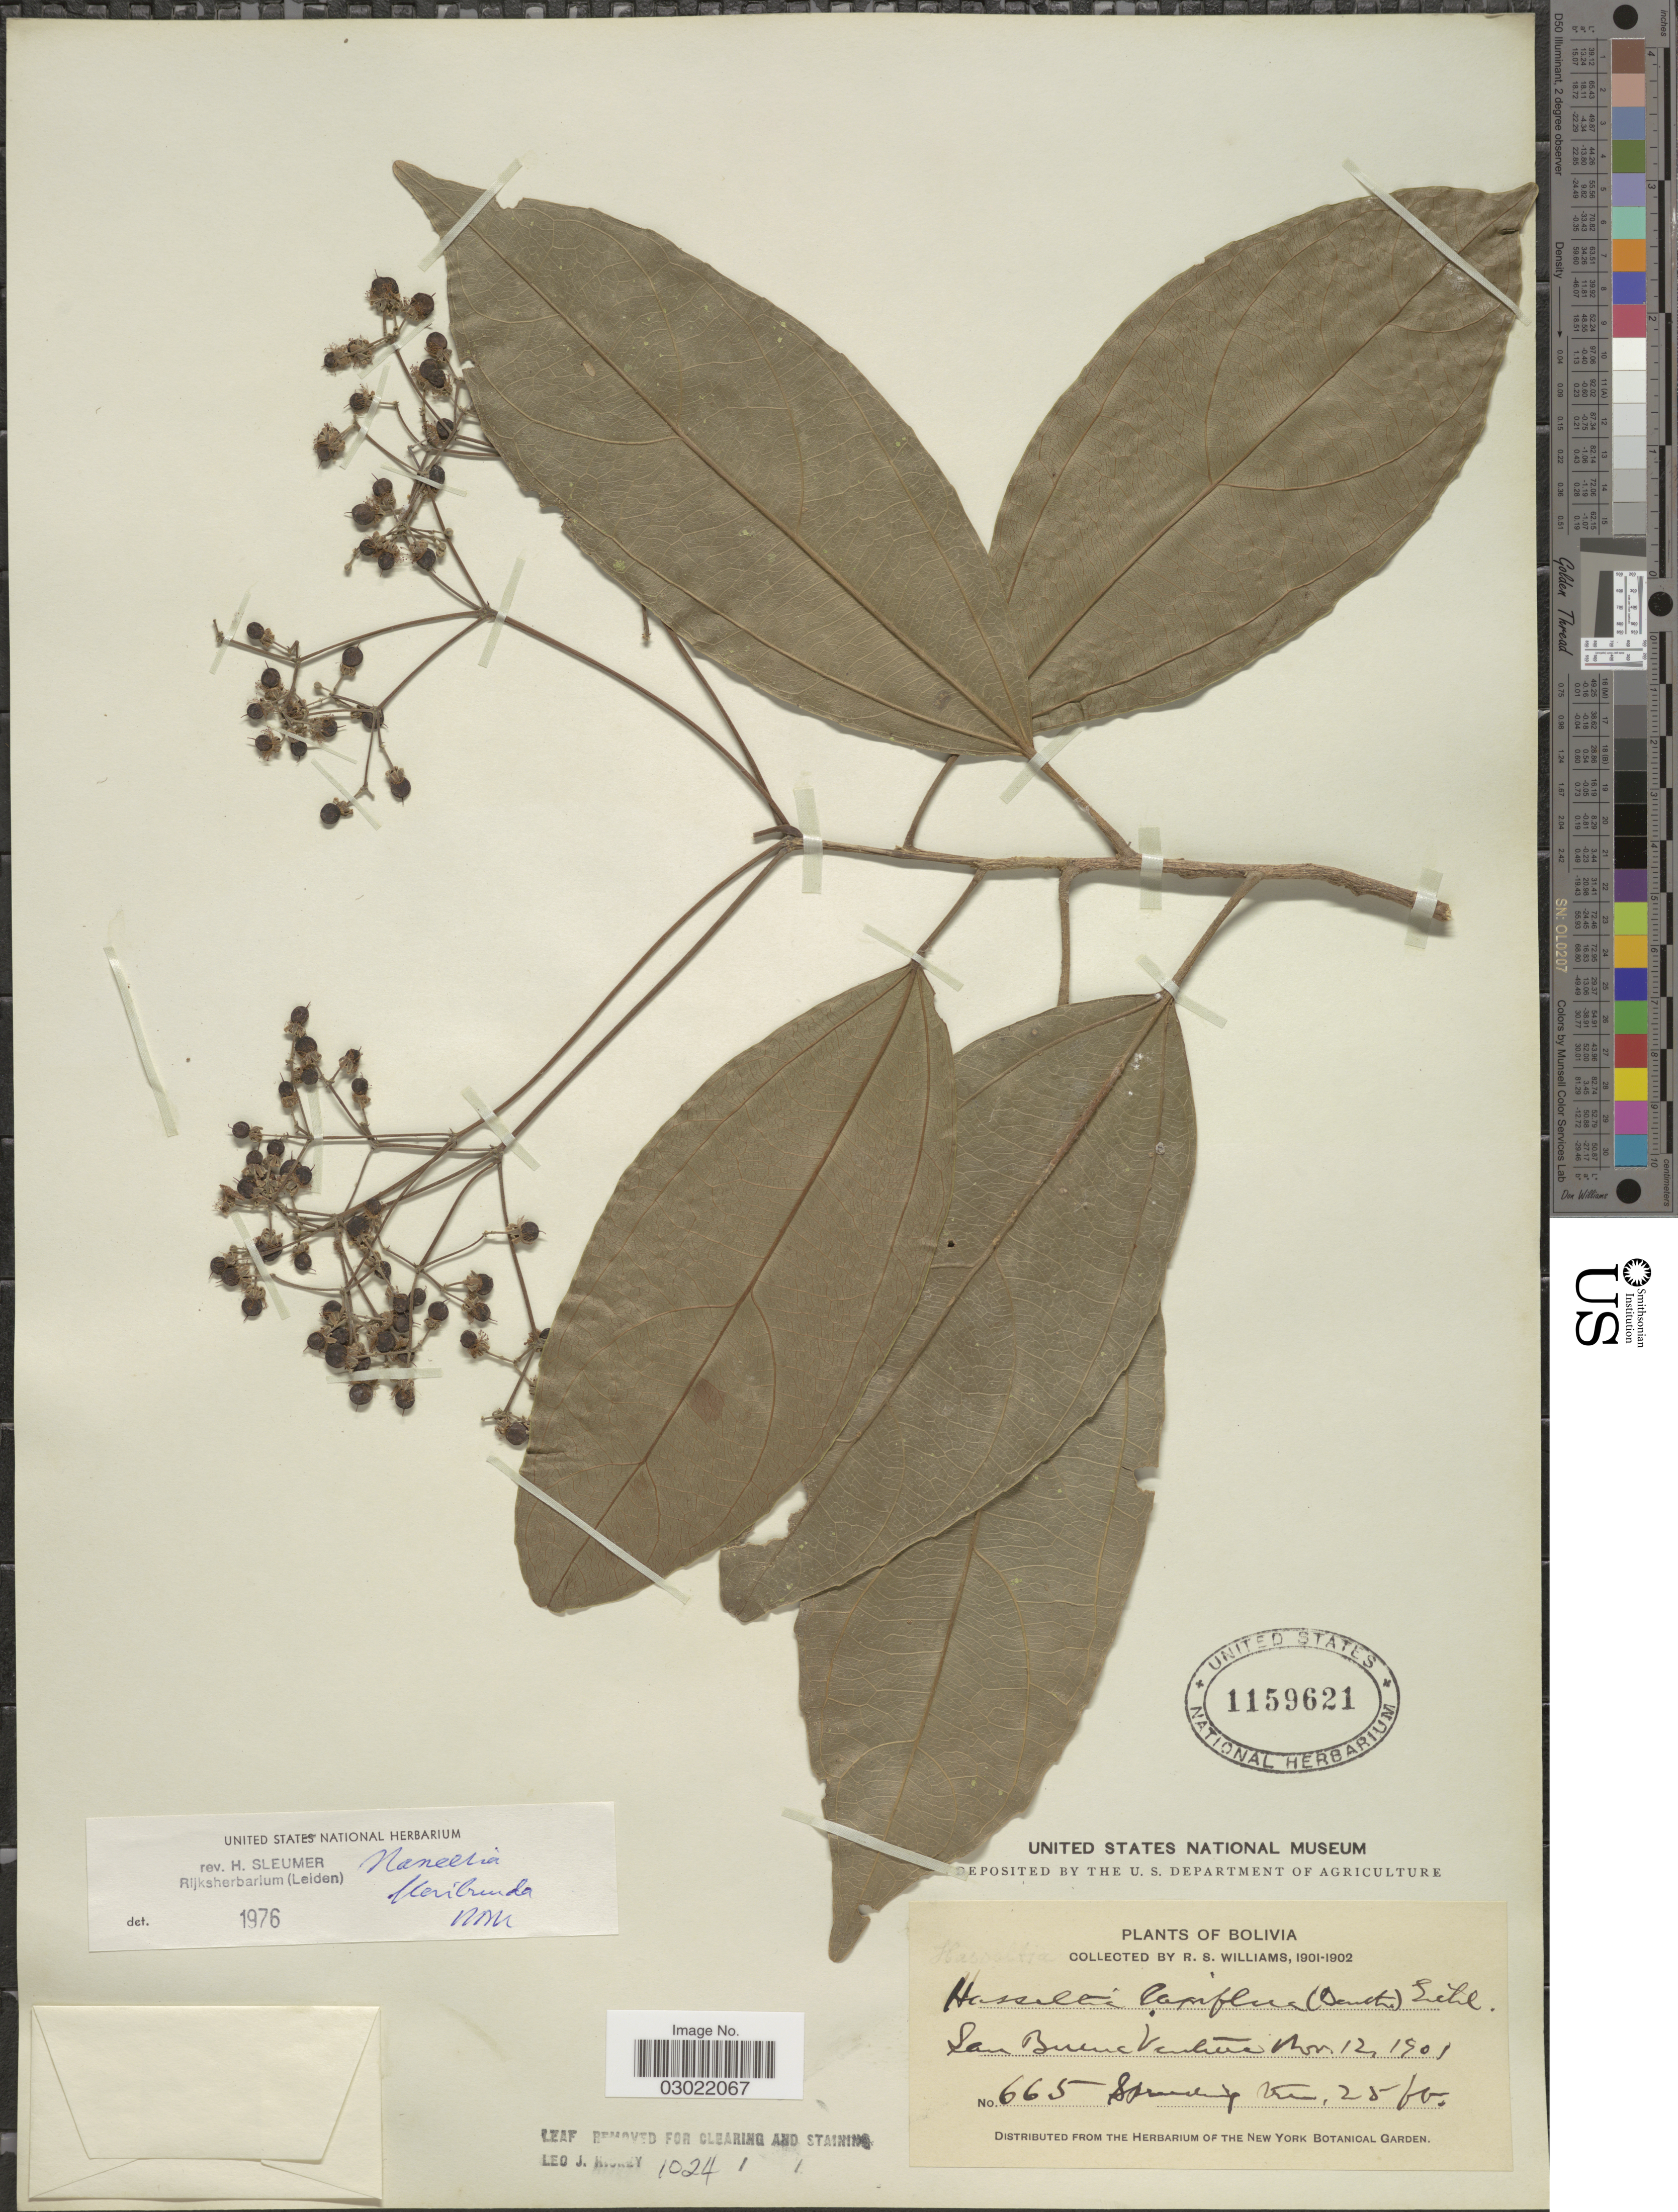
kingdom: Plantae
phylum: Tracheophyta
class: Magnoliopsida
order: Malpighiales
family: Salicaceae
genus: Hasseltia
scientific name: Hasseltia floribunda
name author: Kunth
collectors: R. S. Williams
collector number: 665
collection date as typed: Nov, 12, 1901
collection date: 1901-11-12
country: Bolivia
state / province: La Paz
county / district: Iturralde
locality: San Buena Ventura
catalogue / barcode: US 1159621